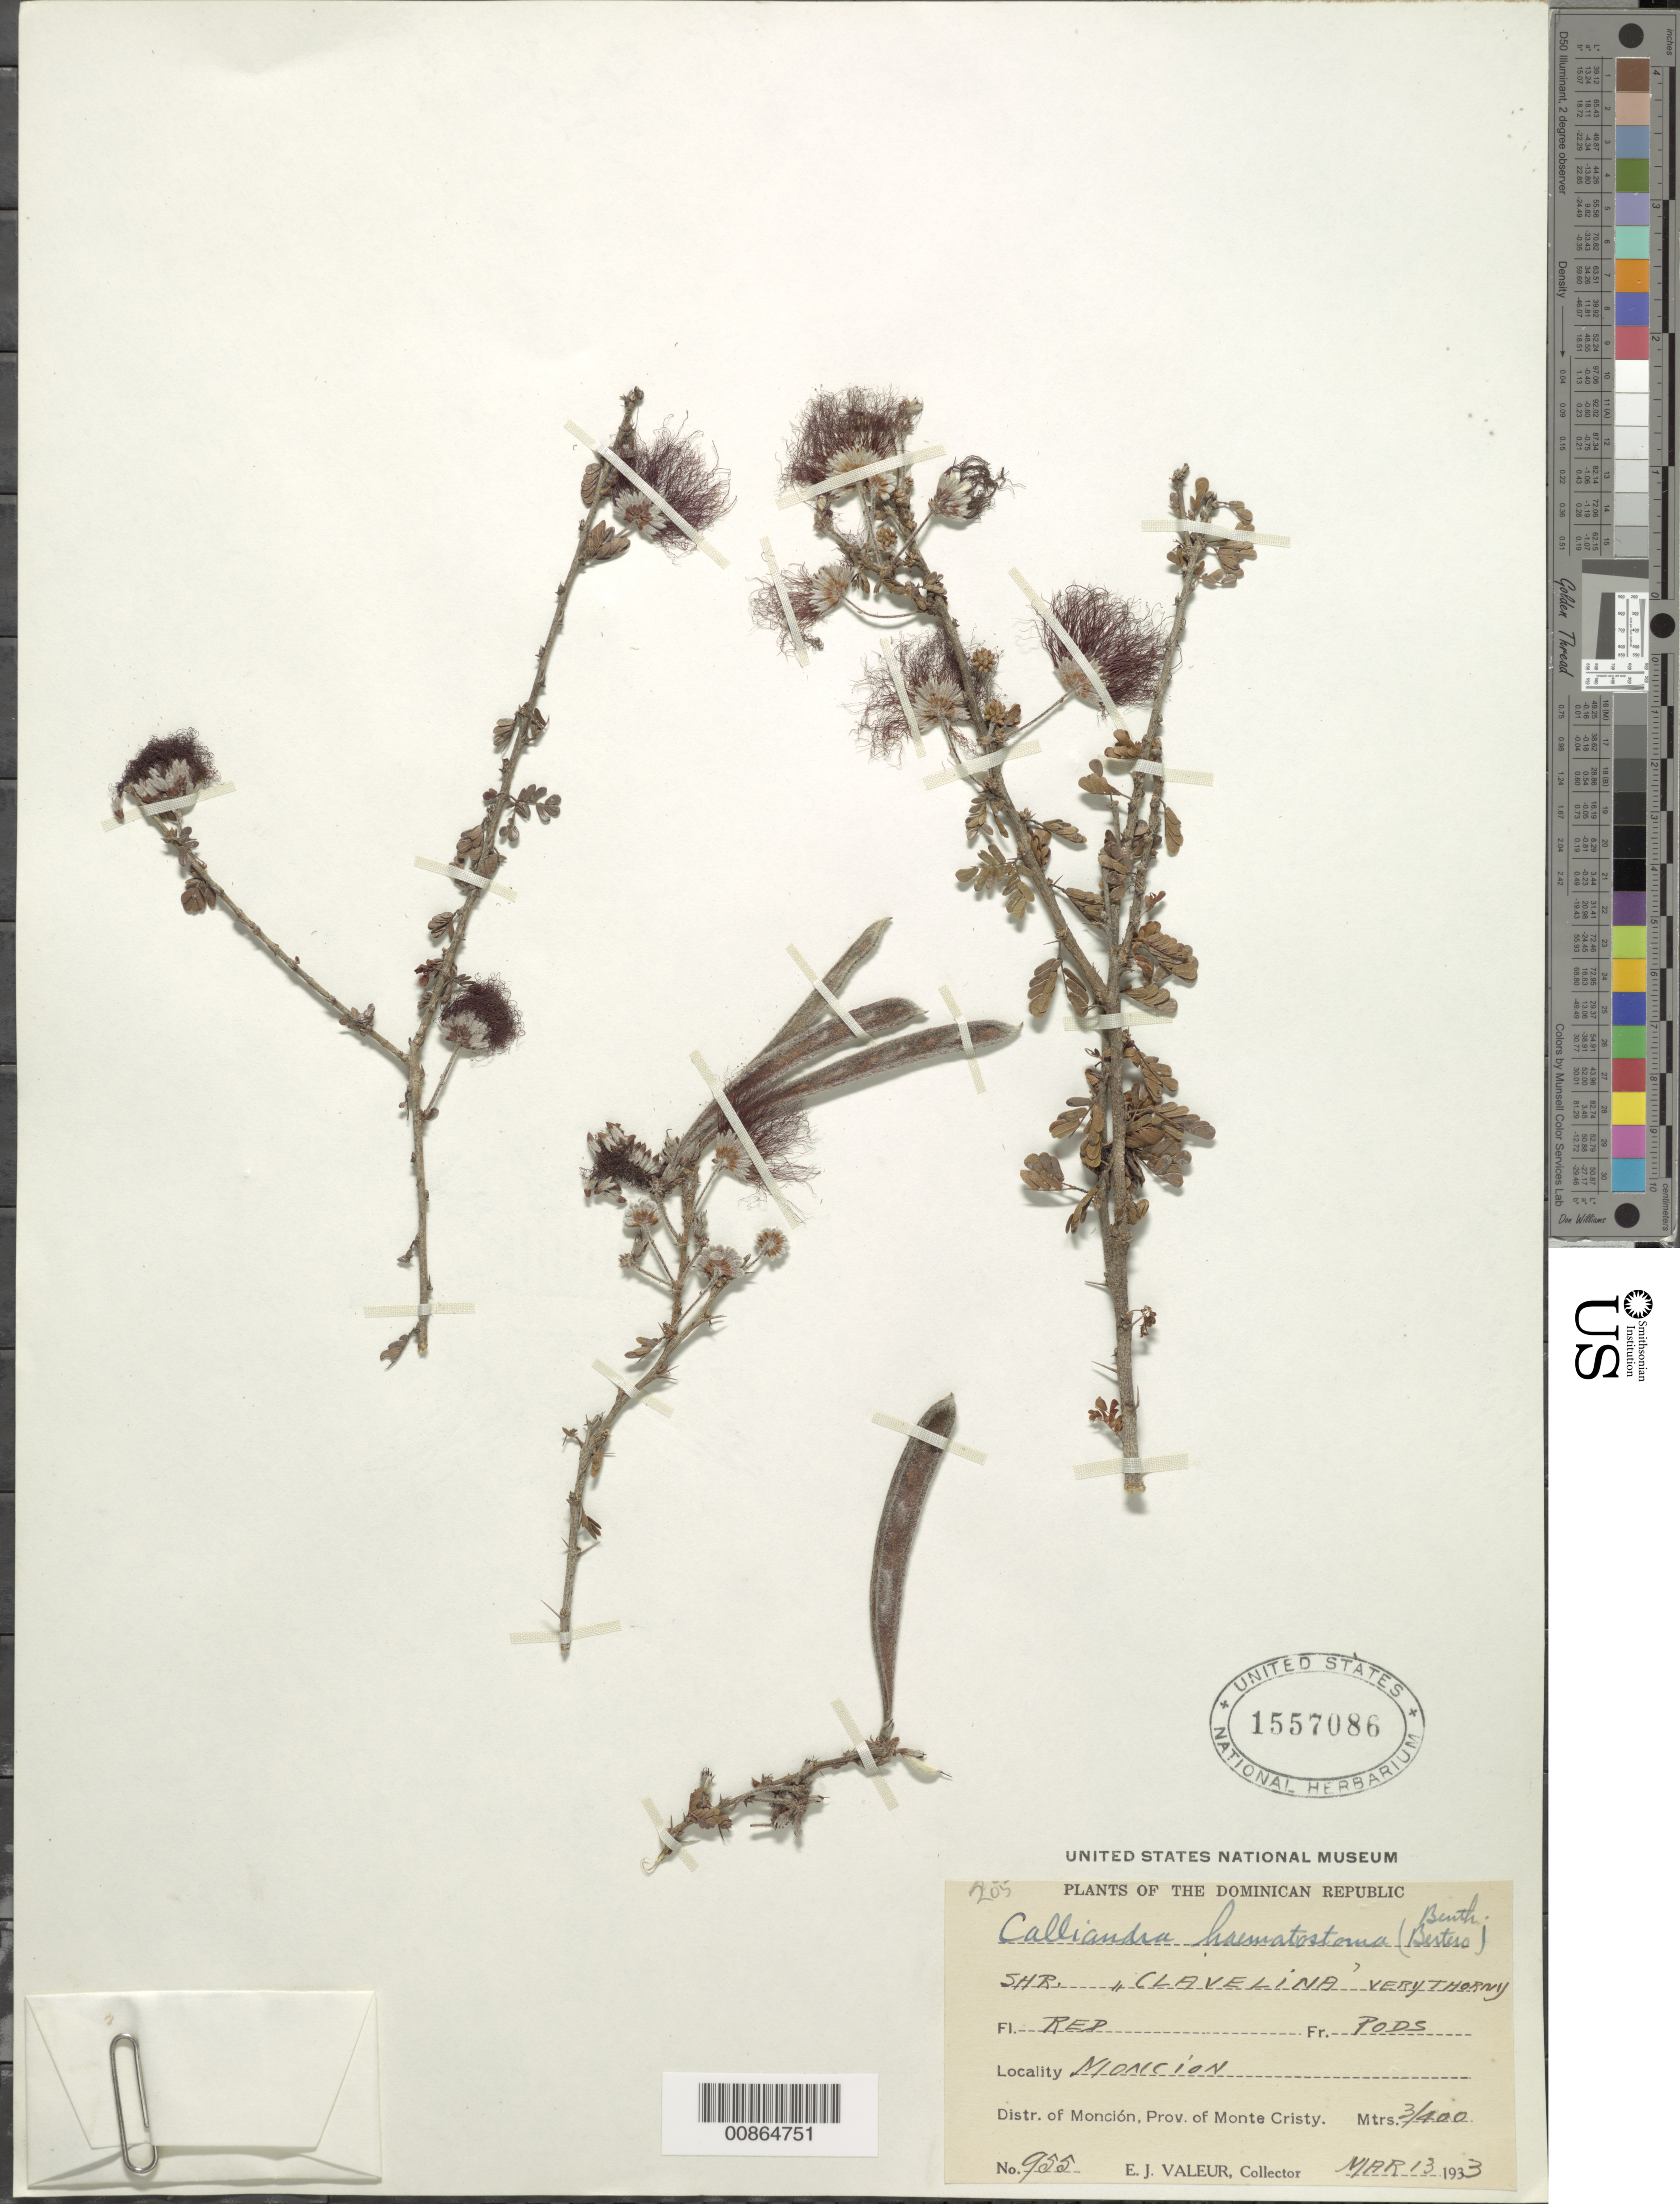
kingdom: Plantae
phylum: Tracheophyta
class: Magnoliopsida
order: Fabales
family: Fabaceae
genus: Calliandra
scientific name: Calliandra haematostoma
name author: (DC.) Urb.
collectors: E. Valeur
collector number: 955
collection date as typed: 13 Mar 1933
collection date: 1933-03-13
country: Dominican Republic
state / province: Monte Cristi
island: Hispaniola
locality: Monción. Distr. of Monción.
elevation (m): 300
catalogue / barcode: US 1557086